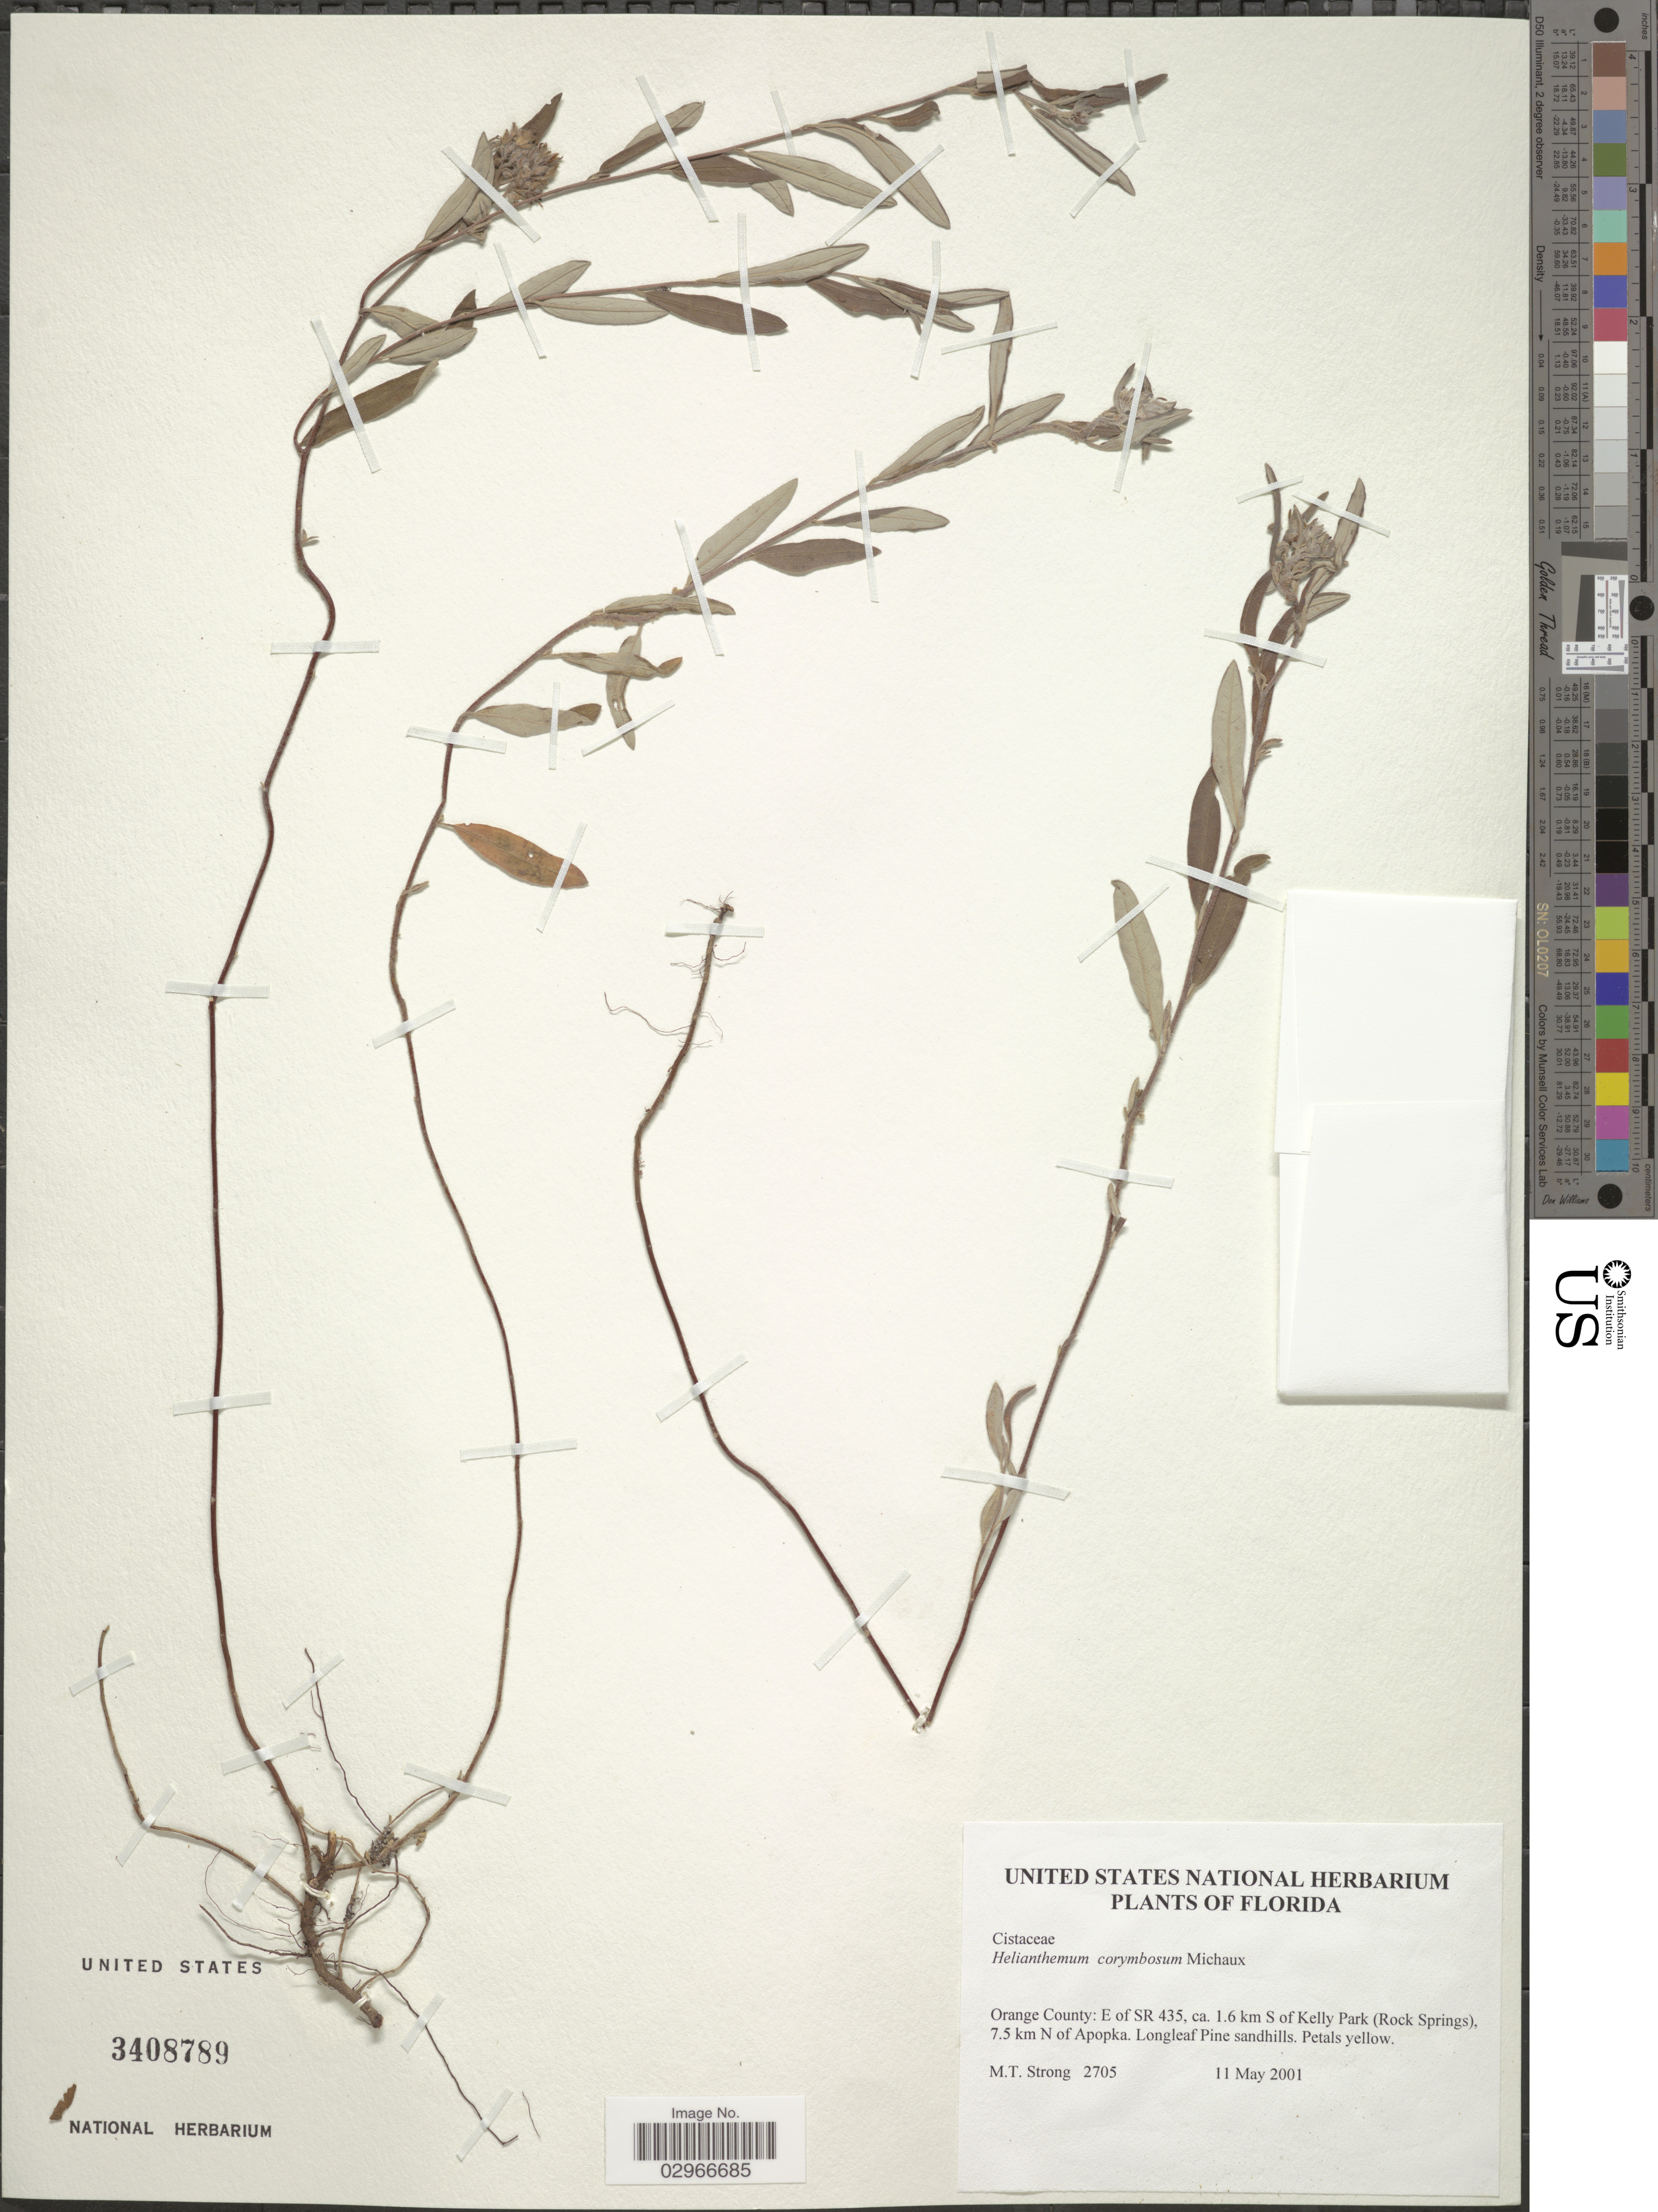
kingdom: Plantae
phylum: Tracheophyta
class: Magnoliopsida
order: Malvales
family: Cistaceae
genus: Helianthemum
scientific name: Helianthemum corymbosum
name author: Michx.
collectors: M. T. Strong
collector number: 2705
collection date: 2001-05-11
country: United States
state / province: Florida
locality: Orange County: E of SR435, ca. 1.6 km S of Kelly Park (Rock Springs), 7.5 km N of Apopka.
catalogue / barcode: US 3408789